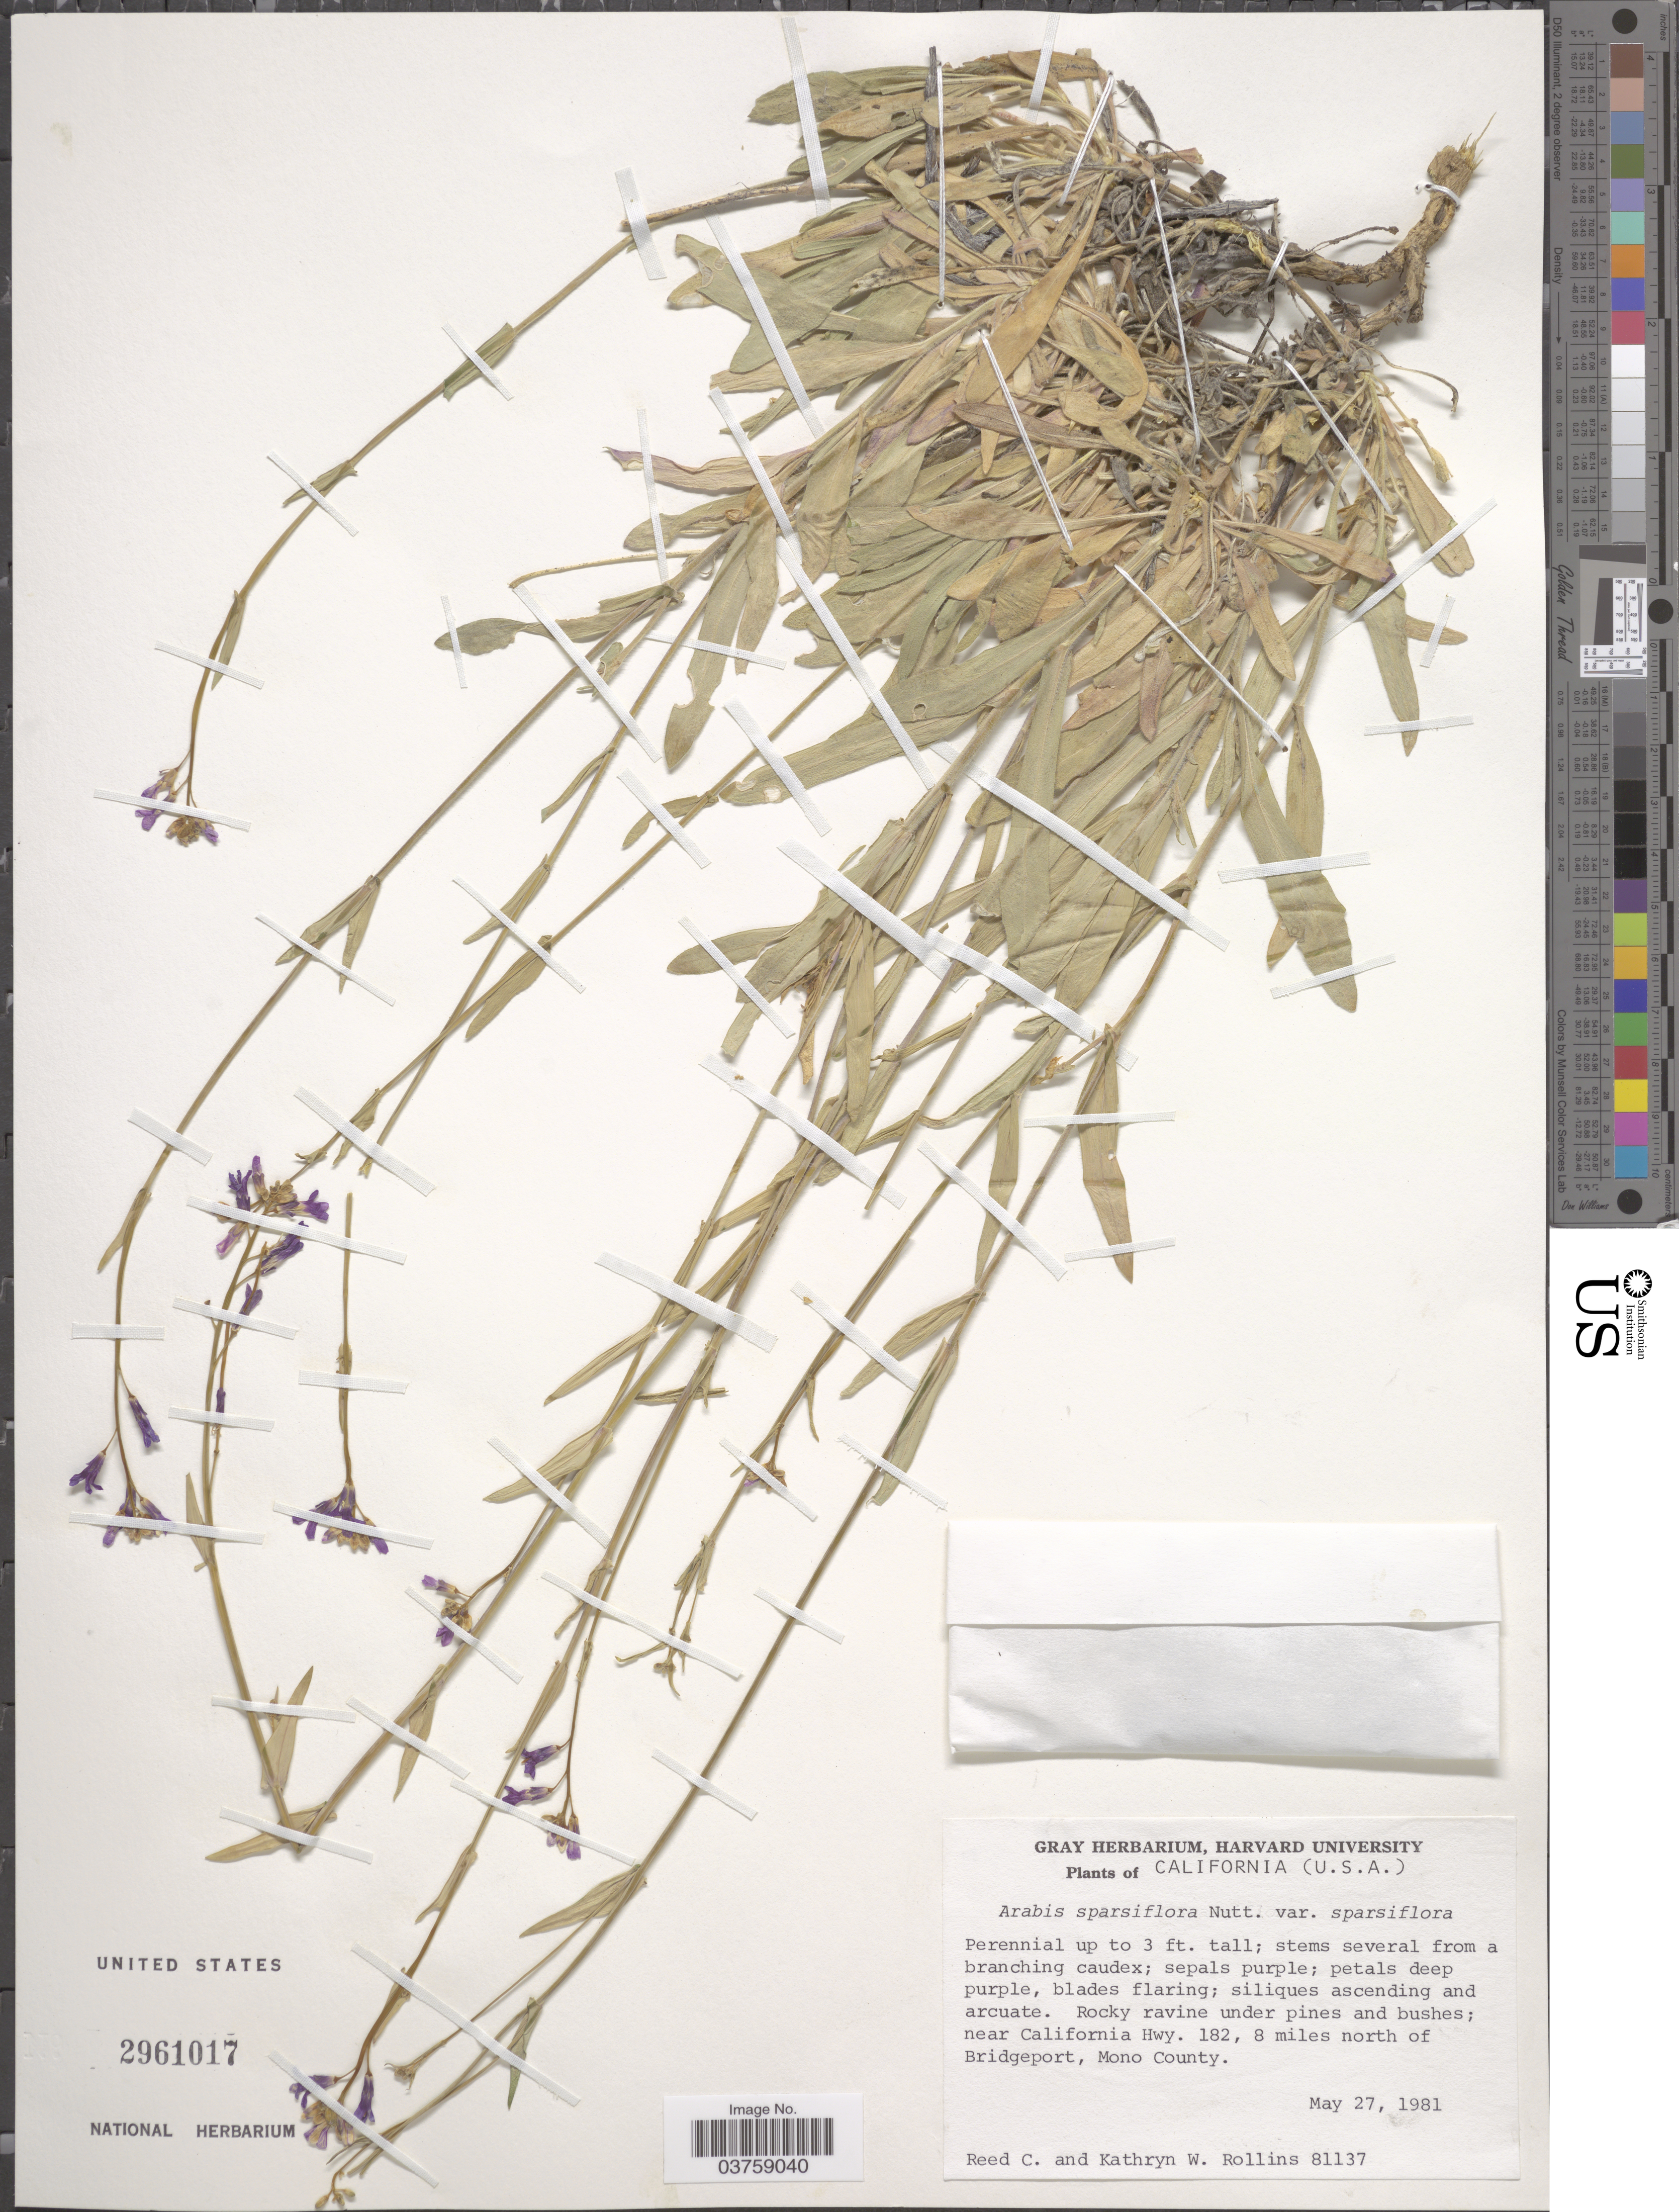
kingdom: Plantae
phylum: Tracheophyta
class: Magnoliopsida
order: Brassicales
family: Brassicaceae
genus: Arabis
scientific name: Arabis sparsiflora var. sparsiflora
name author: Nutt.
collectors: R. C. Rollins & K. W. Rollins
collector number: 81137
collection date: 1981-05-27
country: United States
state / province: California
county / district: Mono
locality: Near California Hwy. 182, 8 miles north of Bridgeport, Mono County.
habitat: rocky ravine under pines and bushes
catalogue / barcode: US 2961017